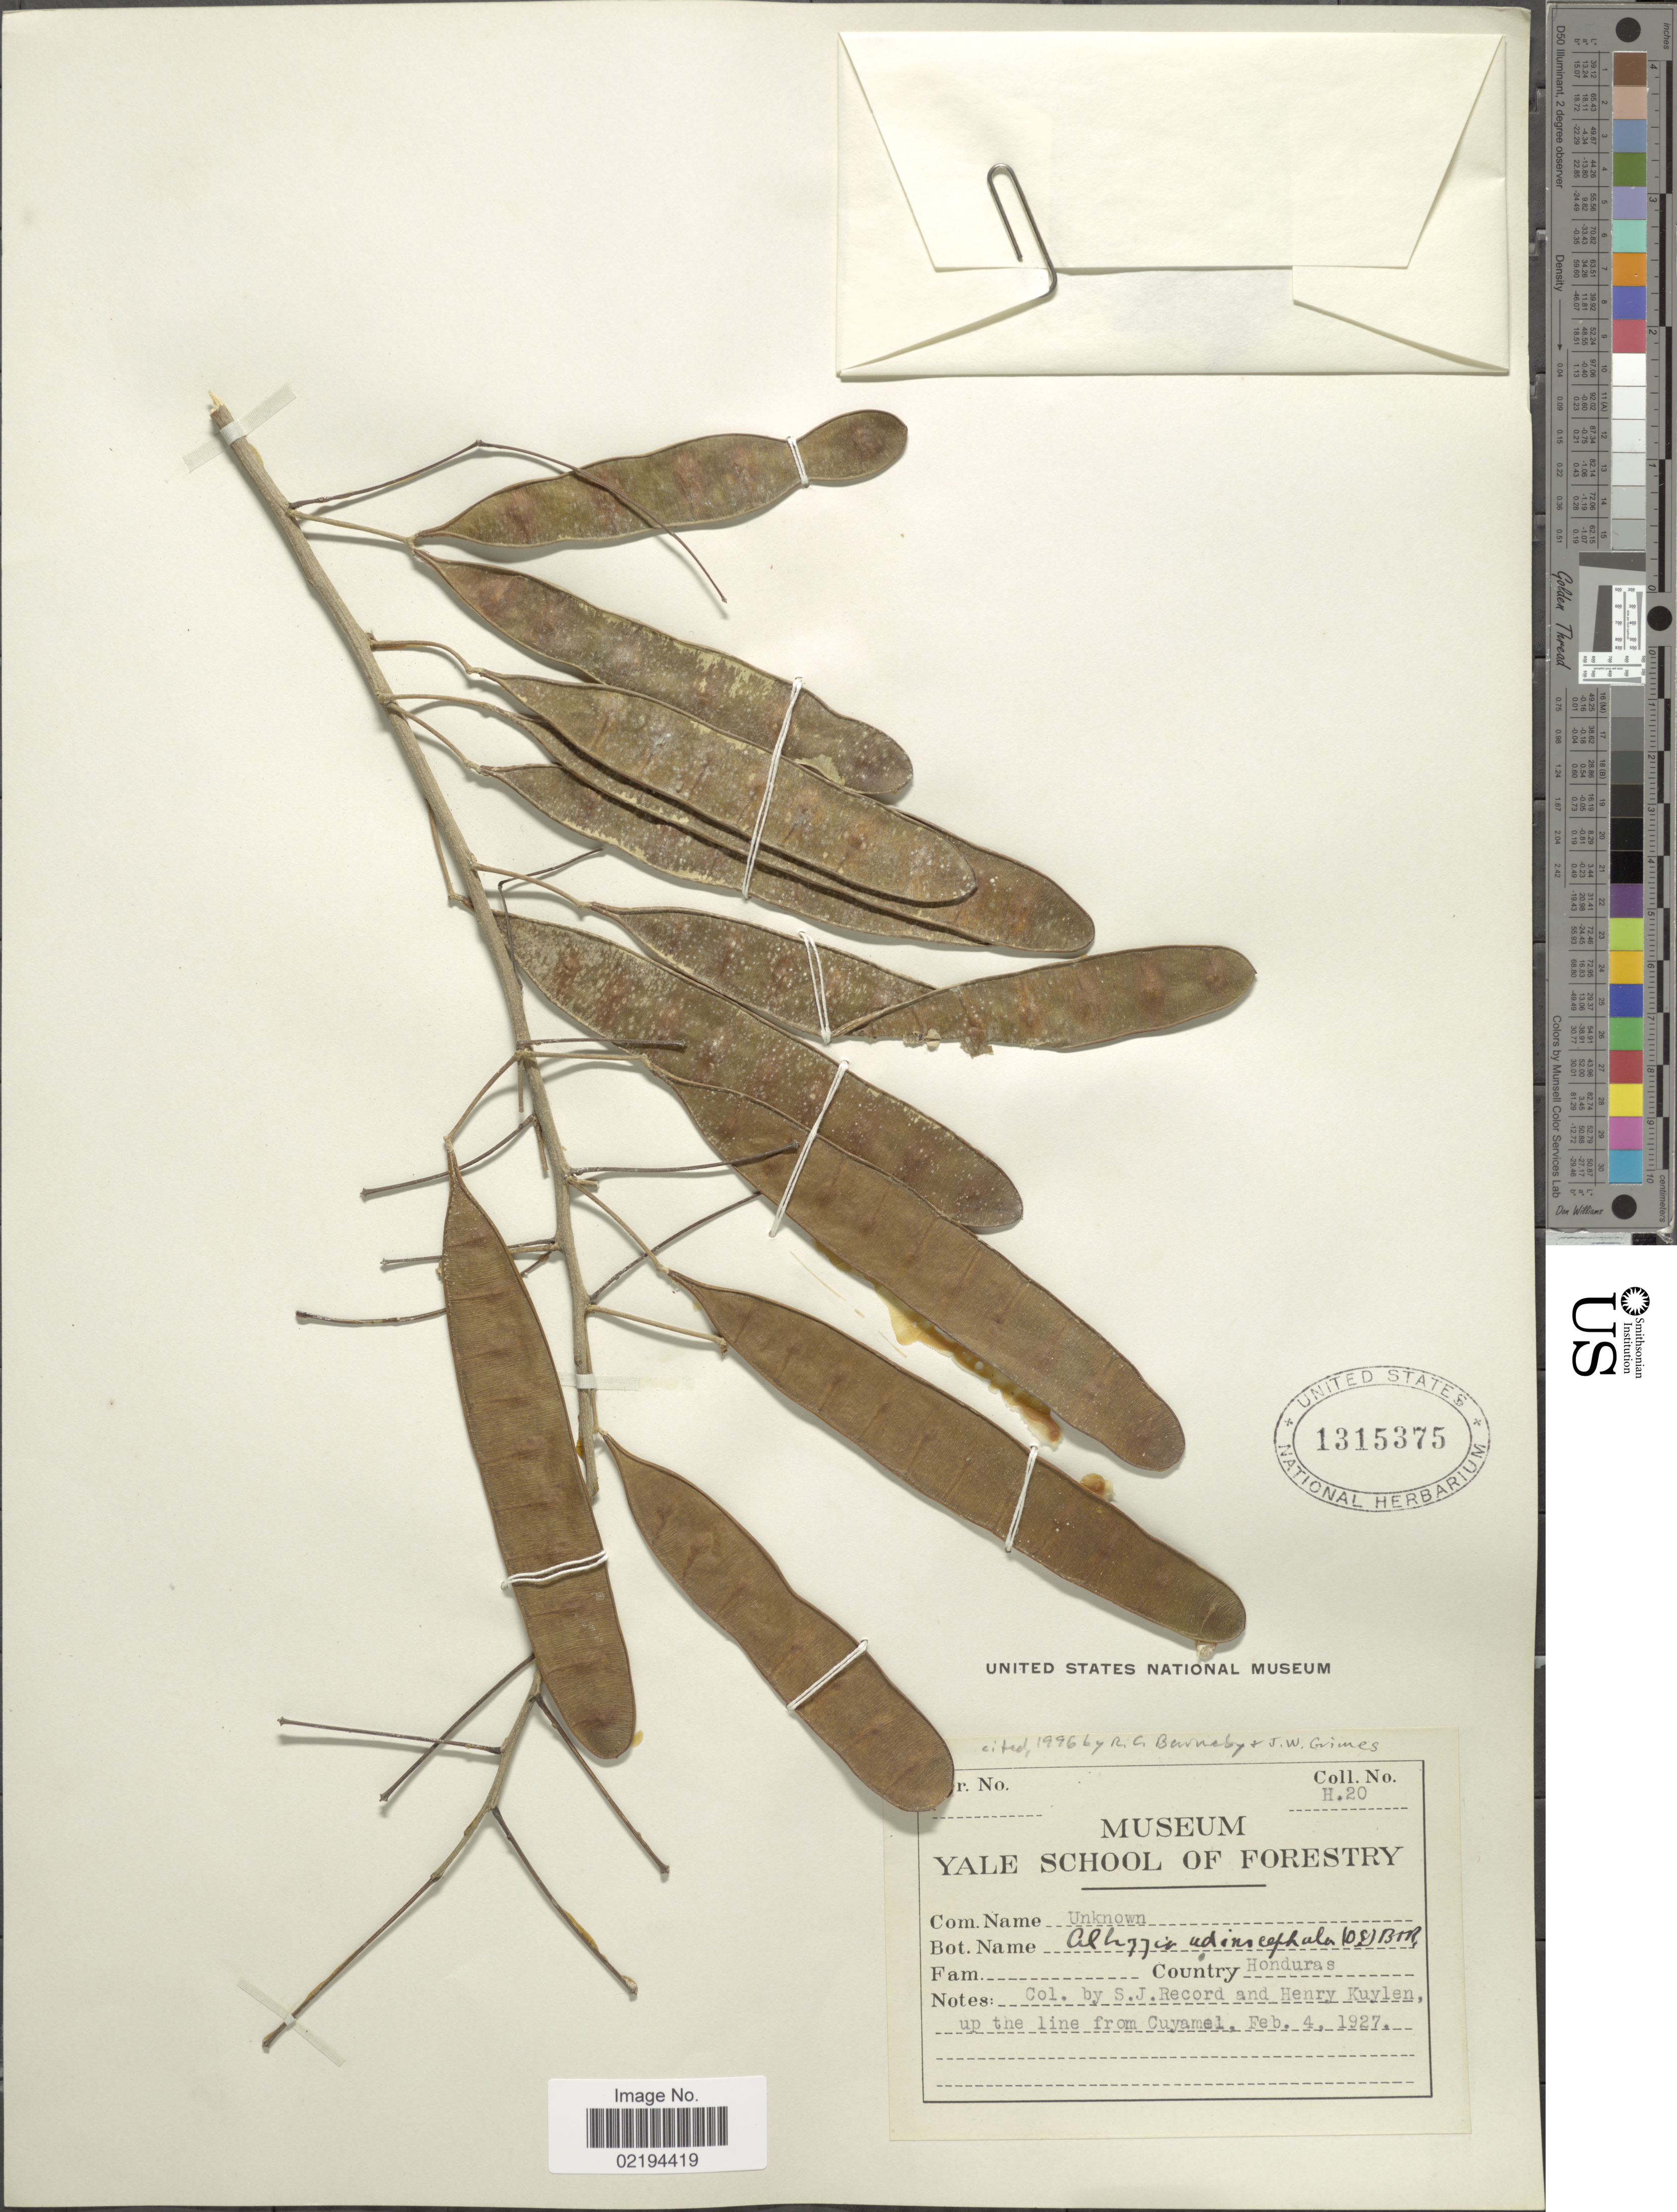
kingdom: Plantae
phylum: Tracheophyta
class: Magnoliopsida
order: Fabales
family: Fabaceae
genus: Pseudalbizzia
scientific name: Pseudalbizzia adinocephala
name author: (Donn. Sm.) Koenen & Duno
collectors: S. J. Record & H. Kuylen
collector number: H.20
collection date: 1927-02-04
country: Honduras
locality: Up the line from Cuyamel.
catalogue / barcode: US 1315375